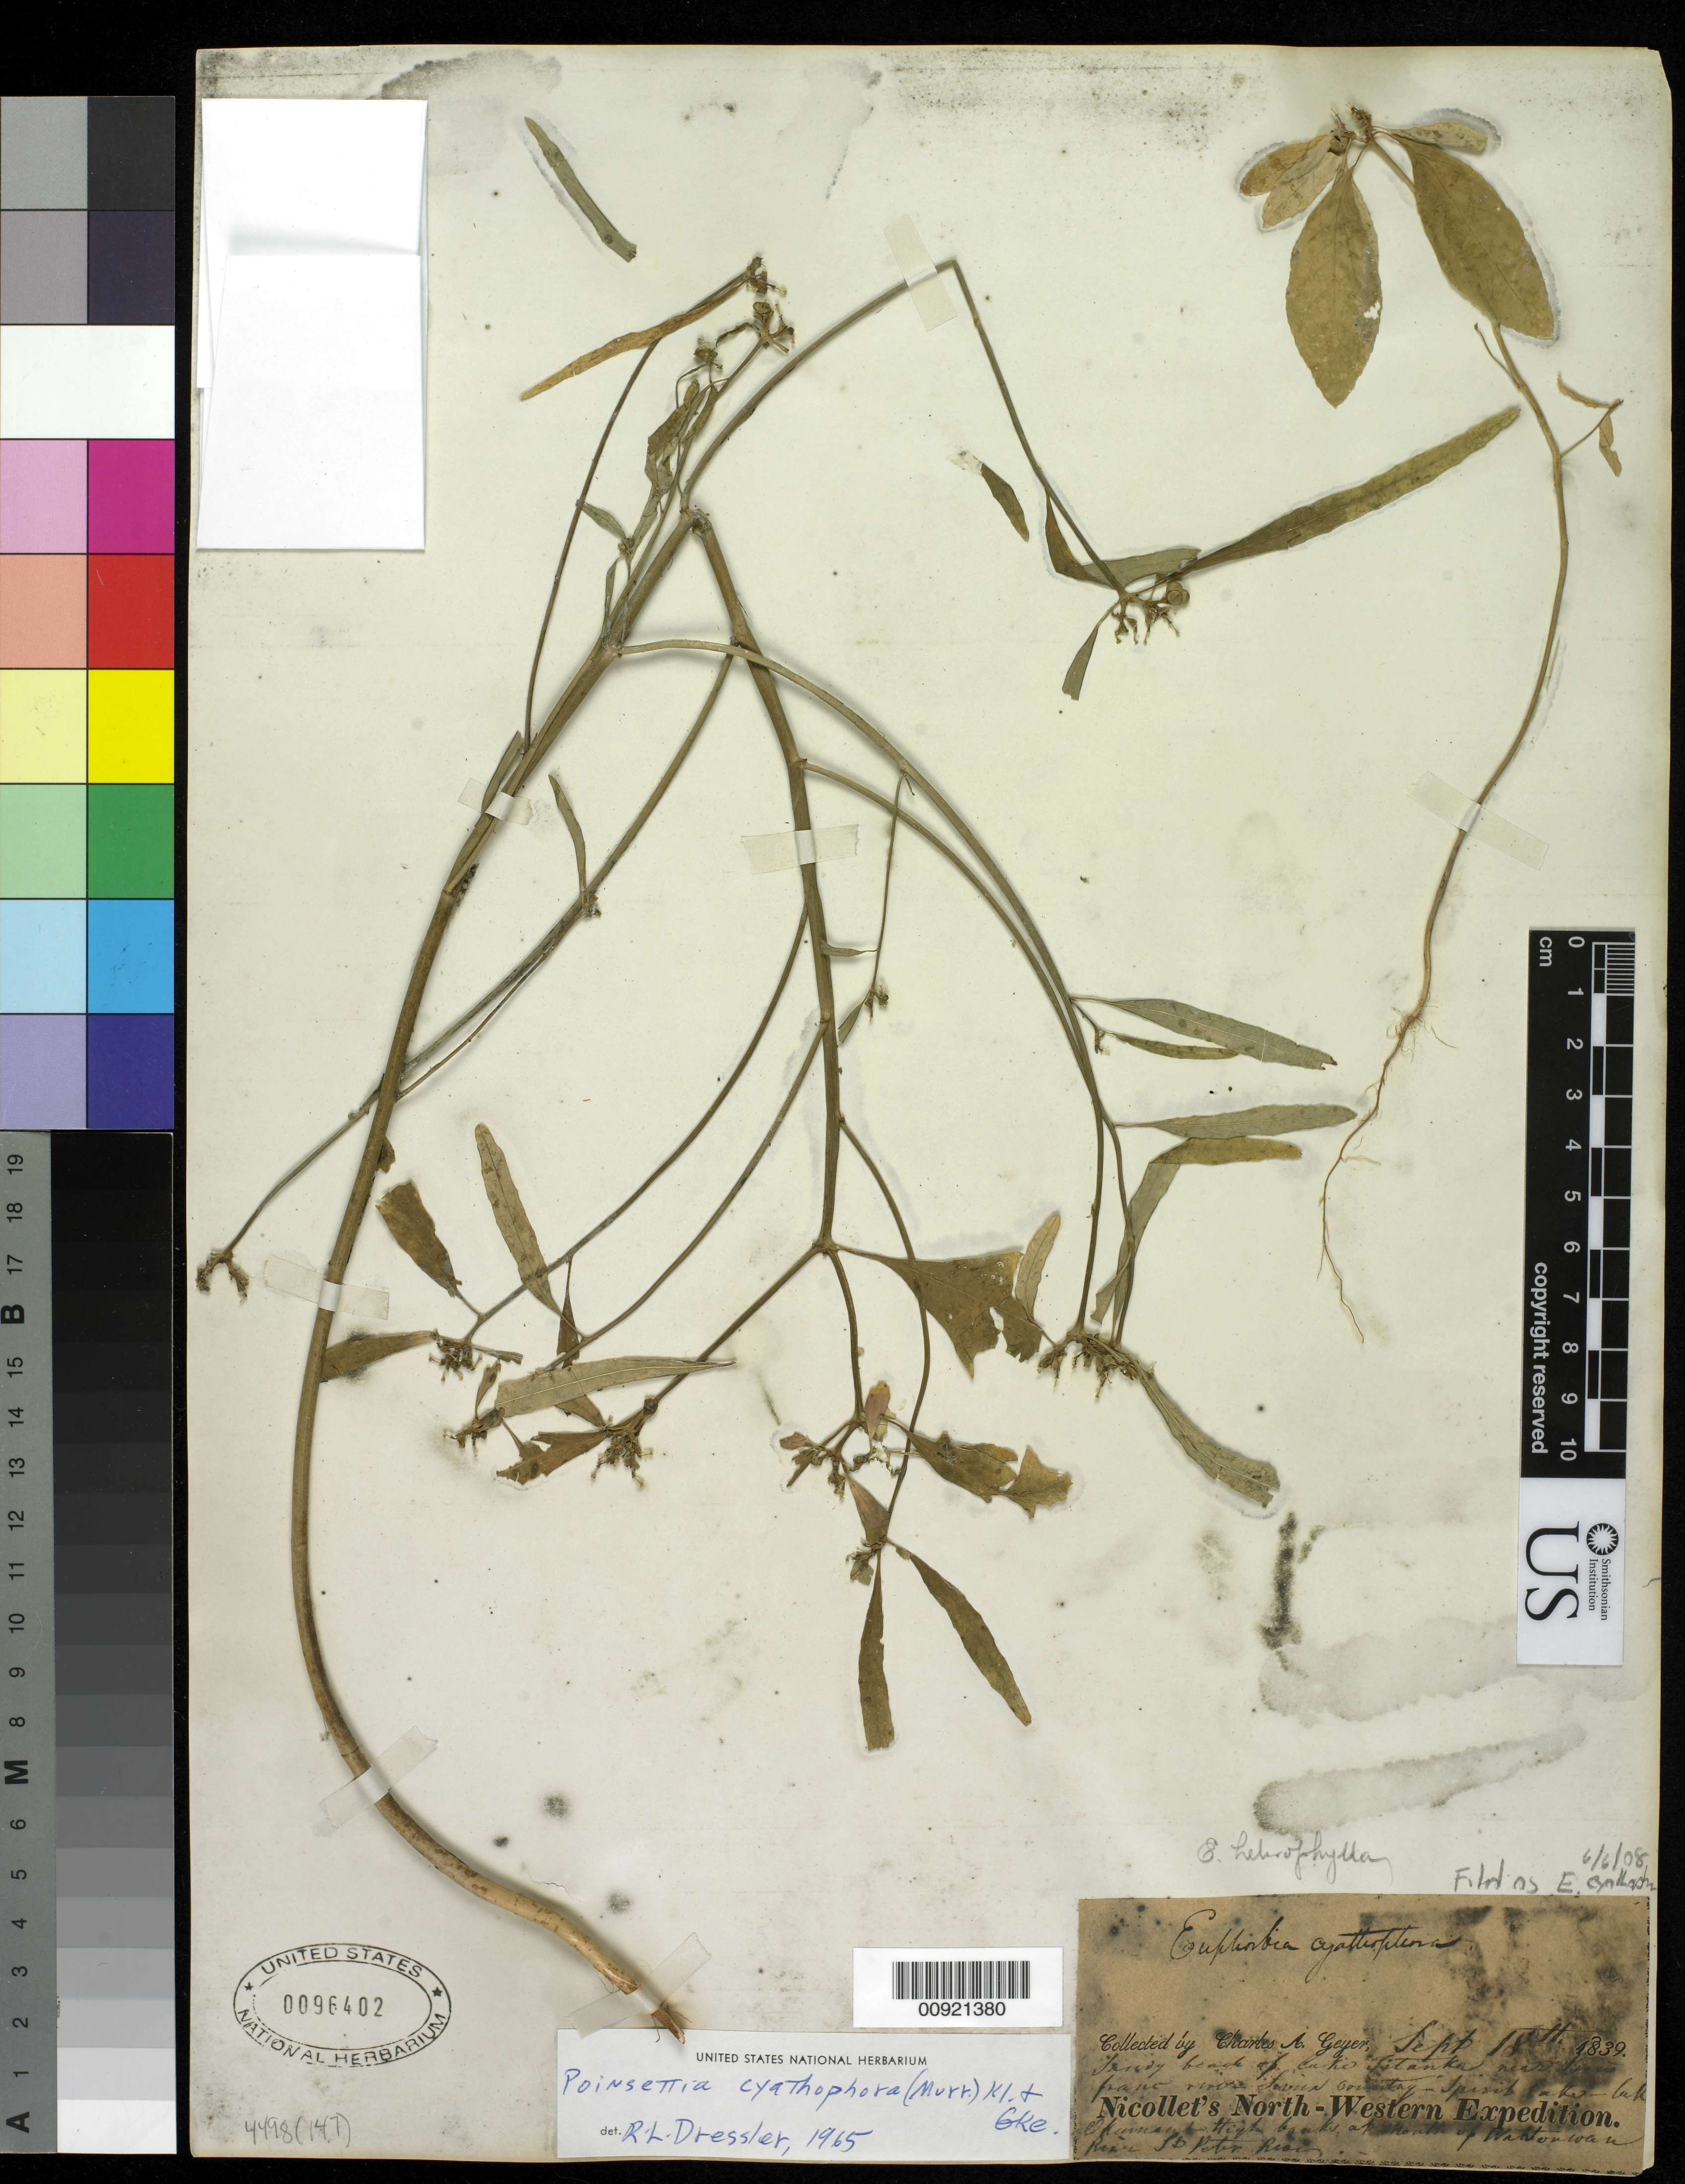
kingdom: Plantae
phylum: Tracheophyta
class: Magnoliopsida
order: Malpighiales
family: Euphorbiaceae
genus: Euphorbia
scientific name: Euphorbia heterophylla var. cyathophora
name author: (Murr.) Griseb.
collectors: C. A. Geyer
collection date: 1839-09-18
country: United States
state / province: Minnesota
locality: Sandy beach of Lake Istanka near Bois franc river, Sioux Country - Spirit Lake (Iowa) - Lake Okaman - high banks at mouth of Wahtonwan River, St. Peter River.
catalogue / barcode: US 96402